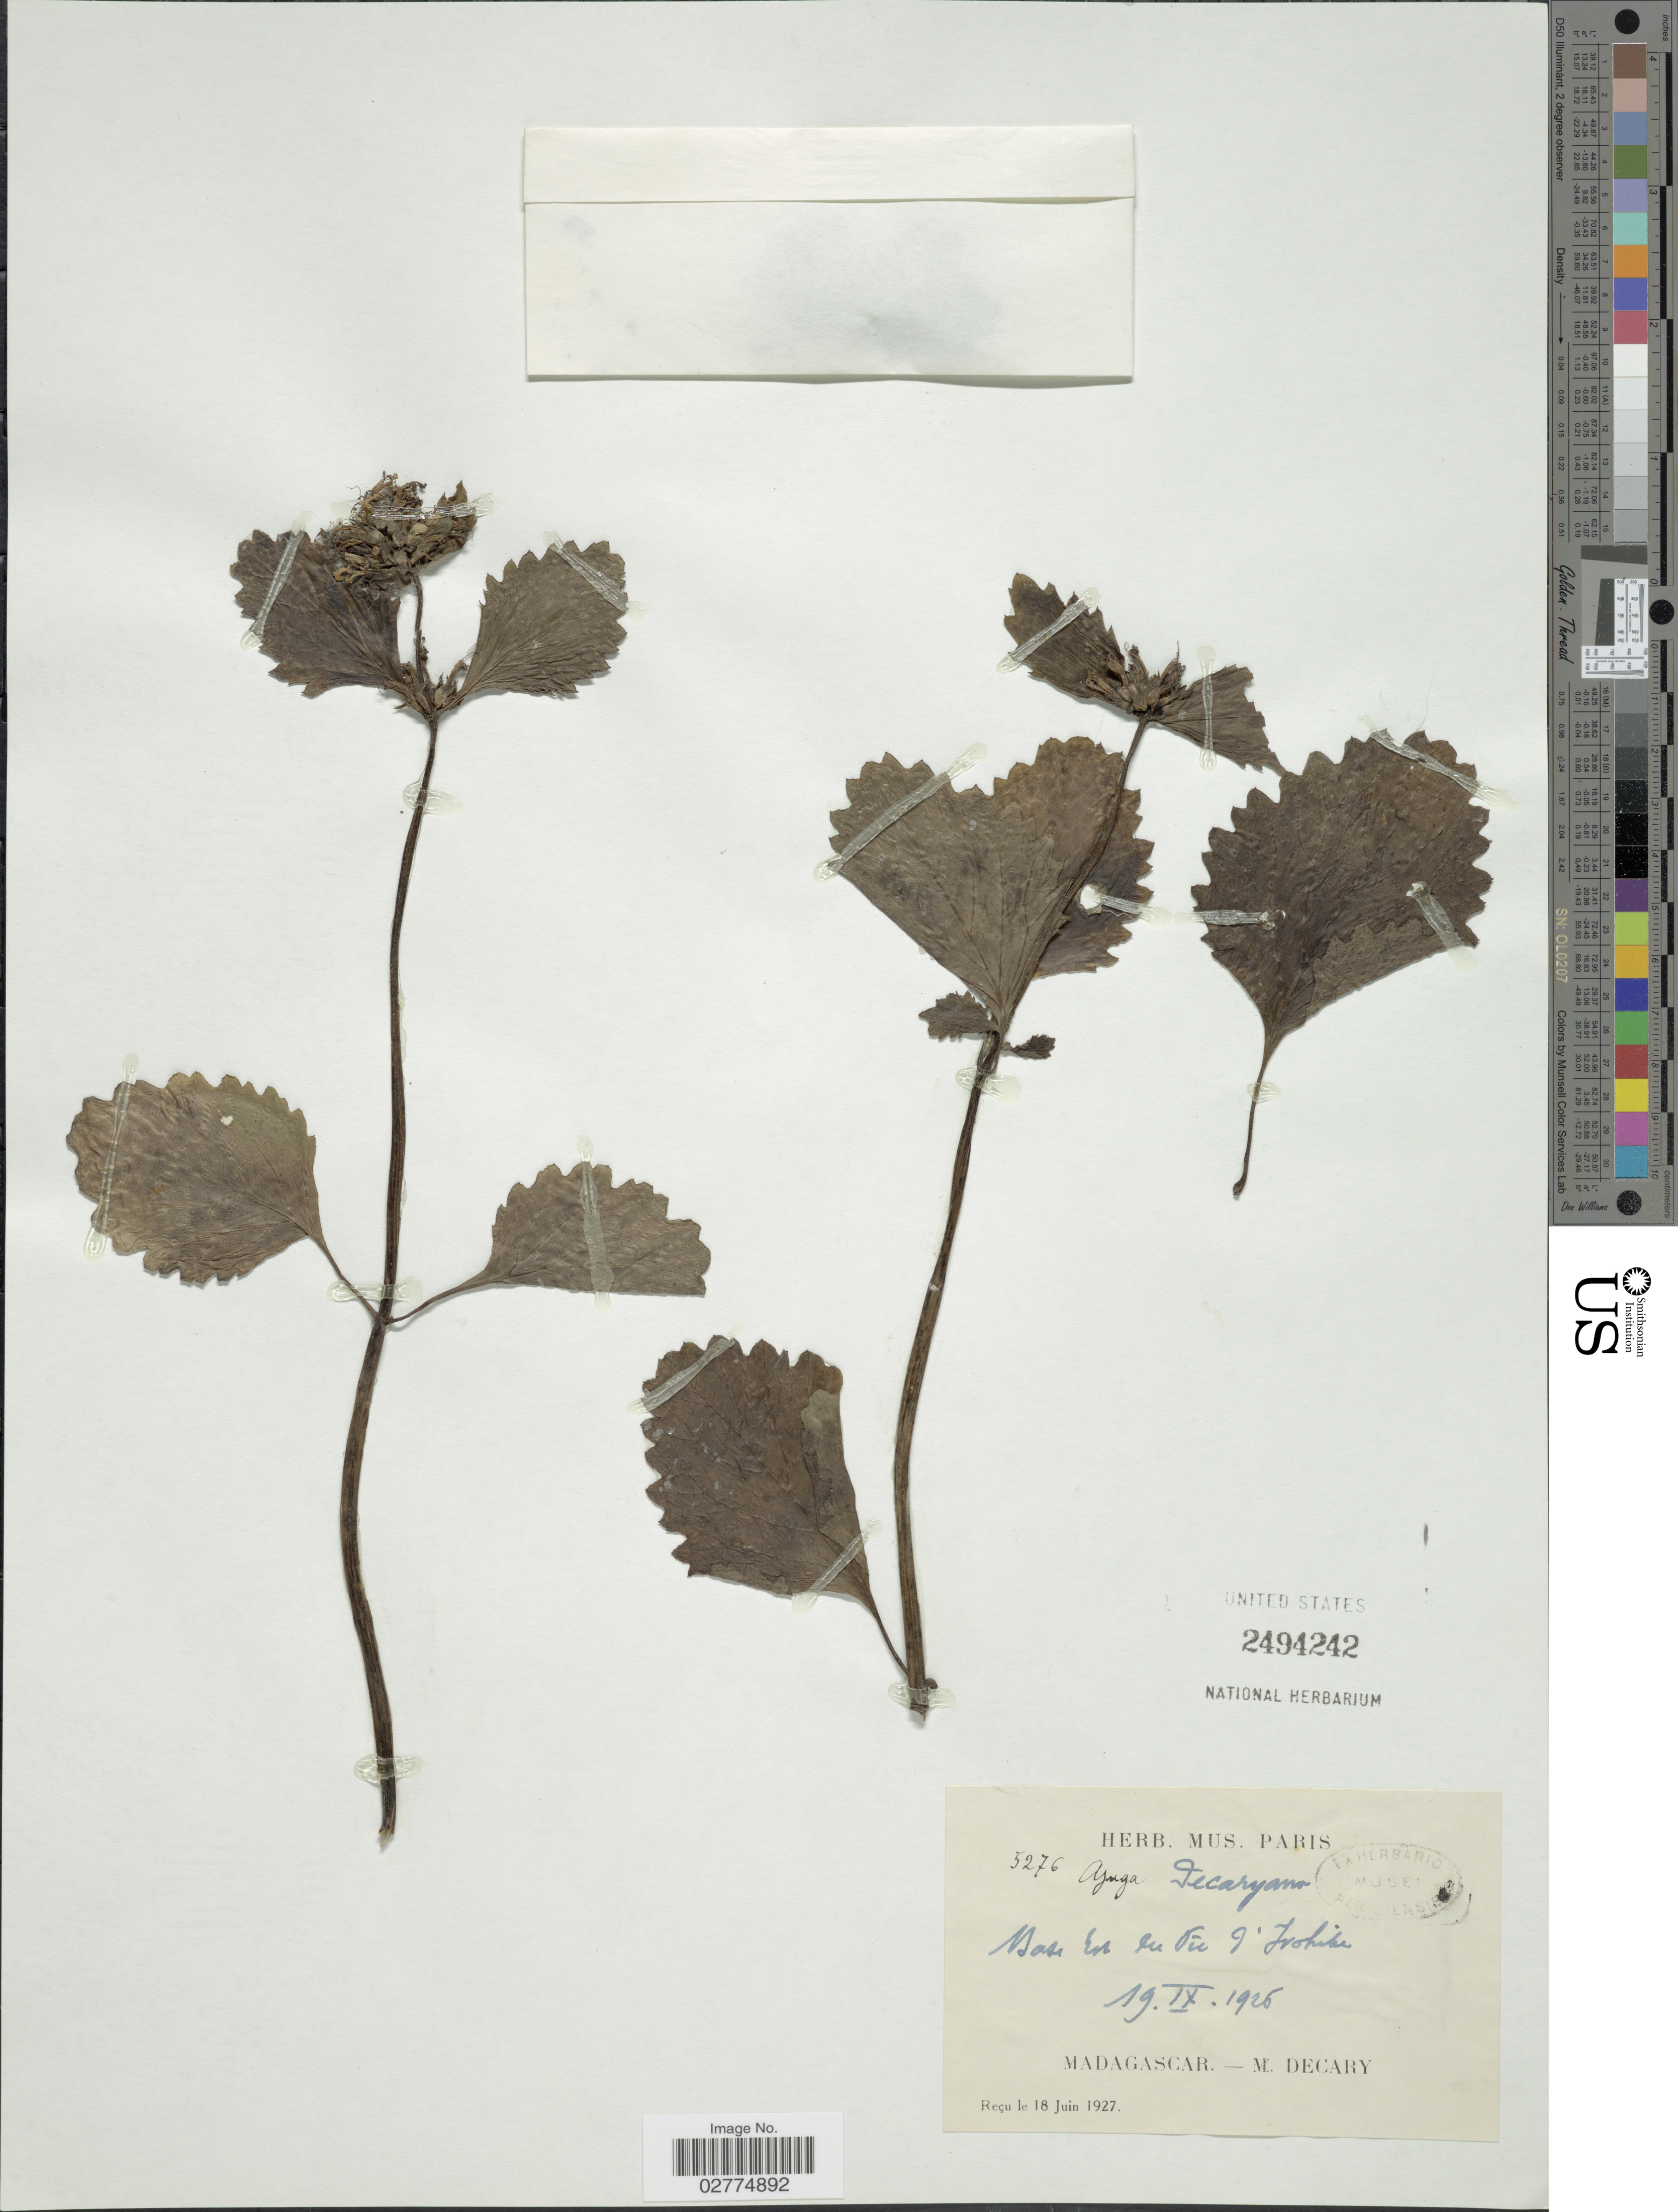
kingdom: Plantae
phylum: Tracheophyta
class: Magnoliopsida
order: Lamiales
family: Lamiaceae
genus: Ajuga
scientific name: Ajuga decaryana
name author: Danguy ex R.A. Clement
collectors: R. Decary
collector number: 5276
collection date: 1926-09-19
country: Madagascar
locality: Base en du Pic d'Ivohibe [base at the peak of Ivohibe]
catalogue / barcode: US 2494242